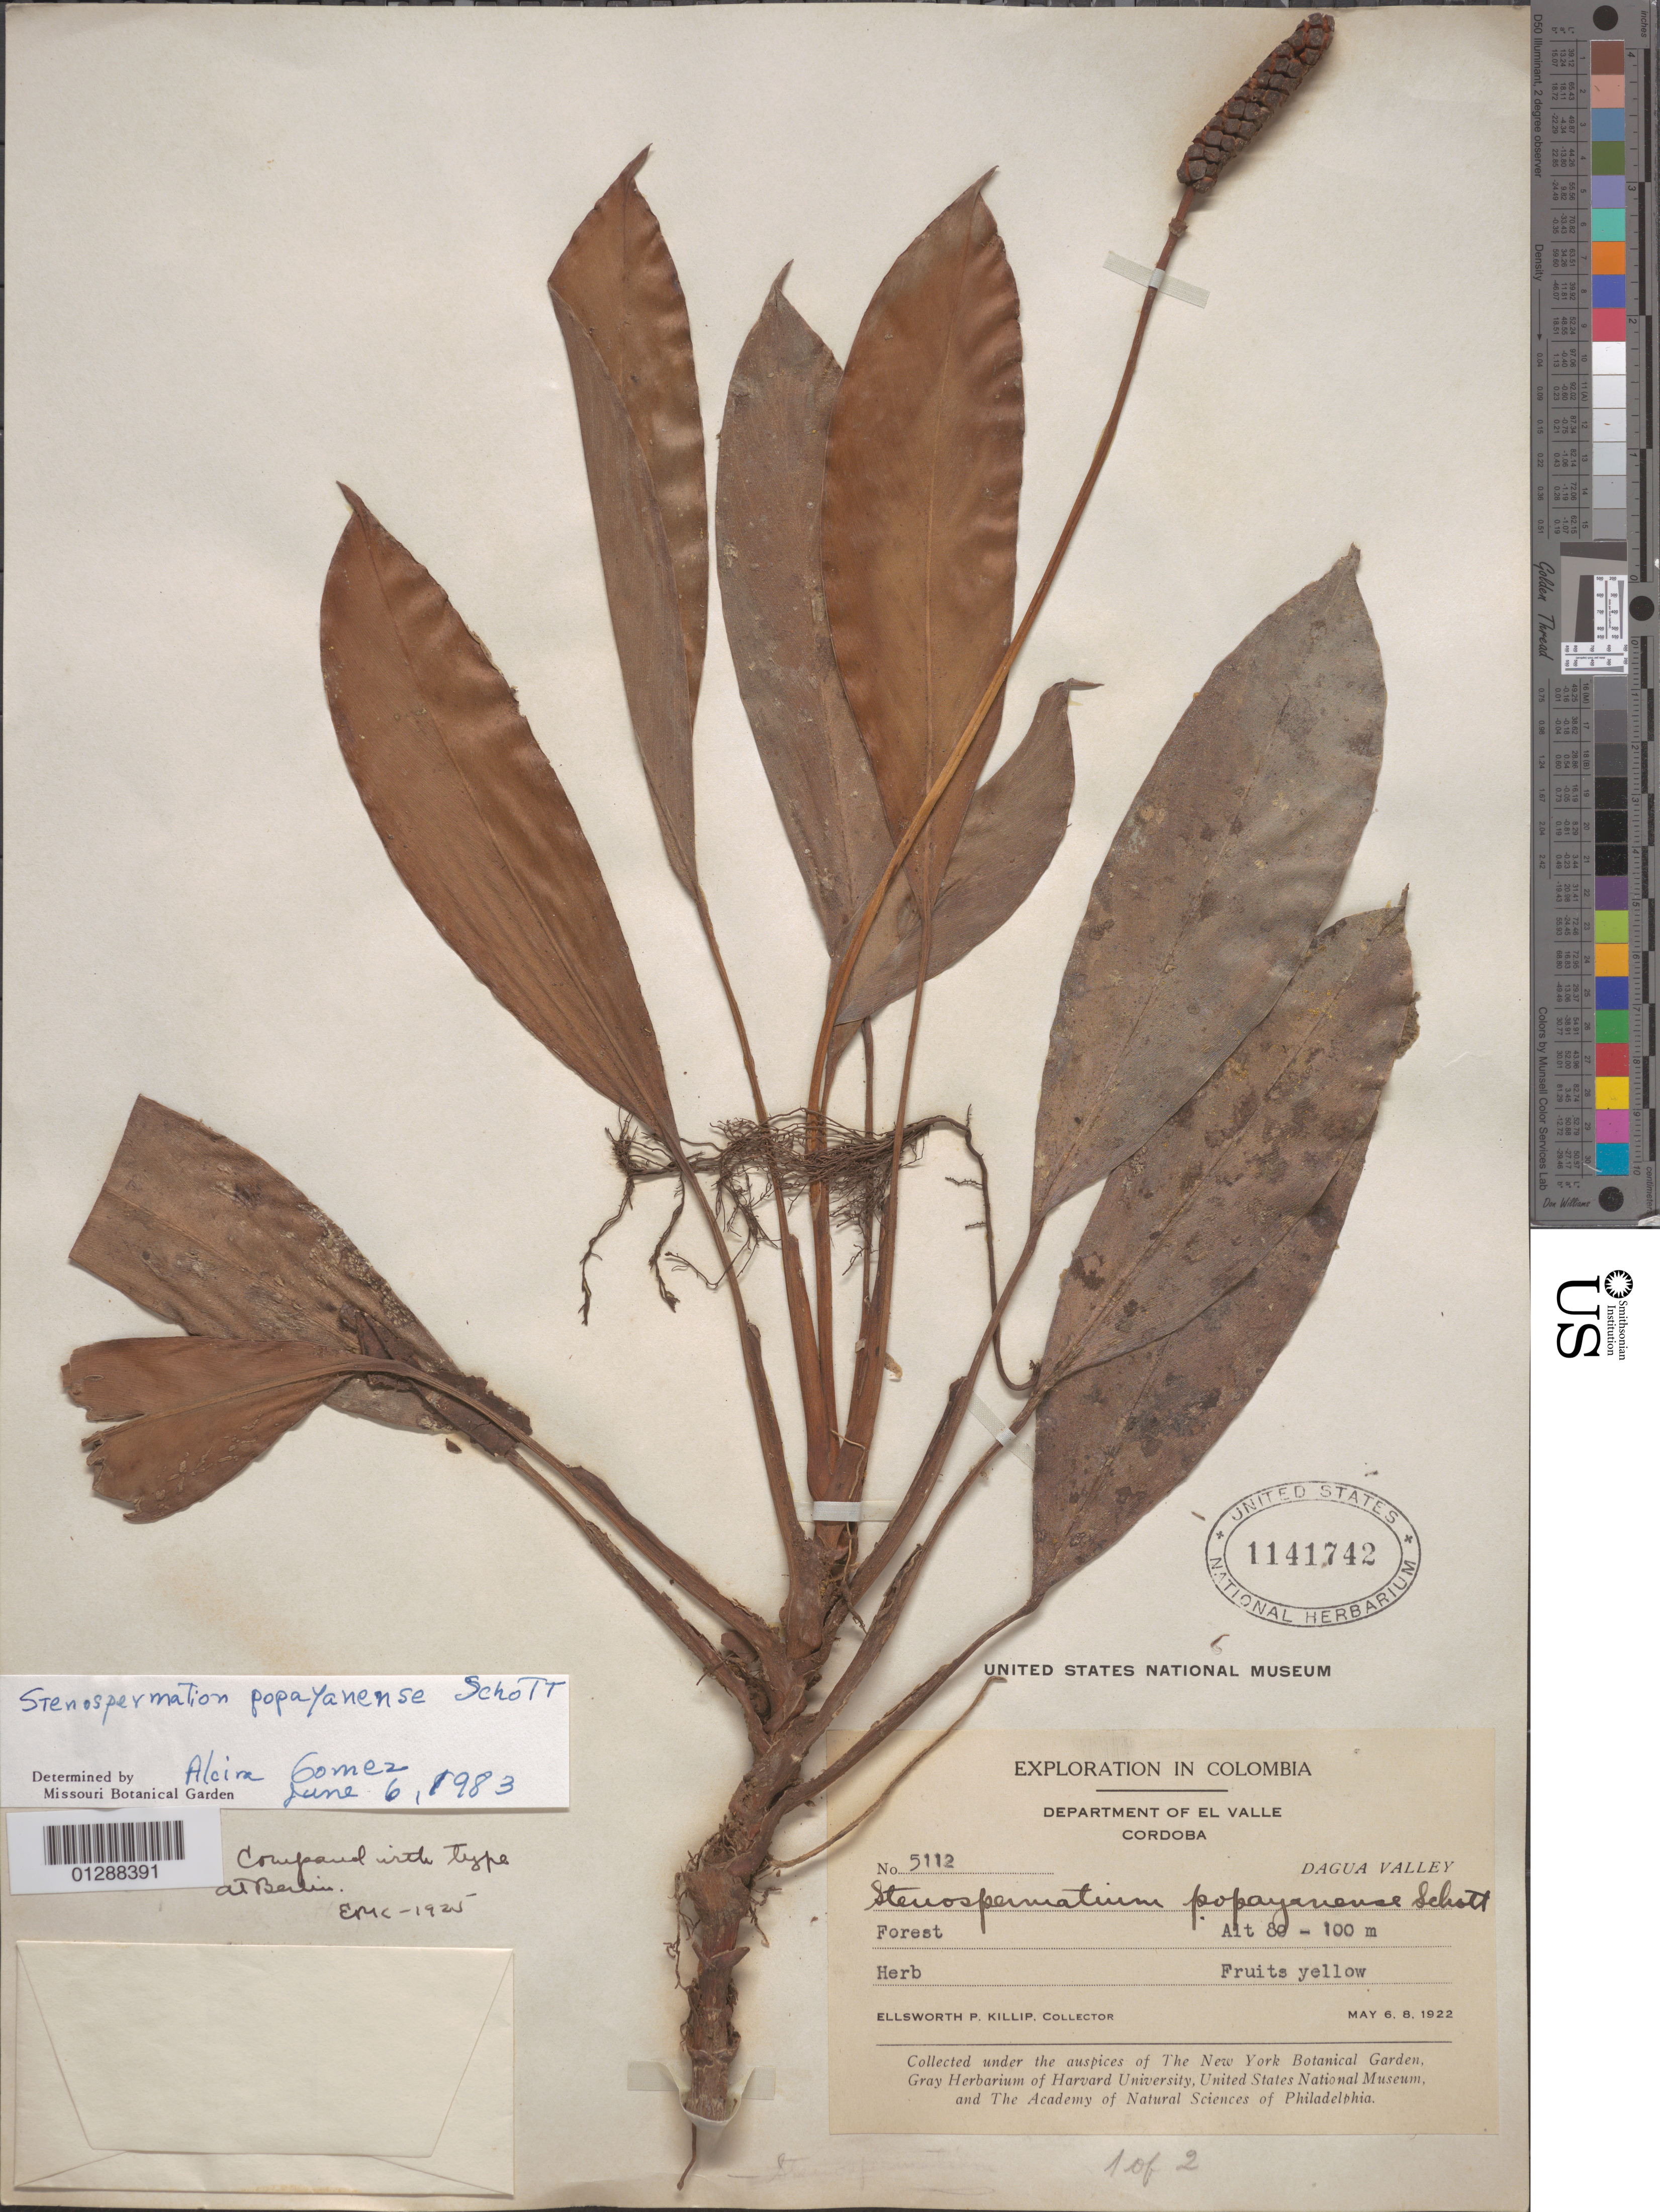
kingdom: Plantae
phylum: Tracheophyta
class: Liliopsida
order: Alismatales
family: Araceae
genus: Stenospermation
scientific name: Stenospermation popayanense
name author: Schott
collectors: E. P. Killip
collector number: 5112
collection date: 1922-05-06/1922-05-08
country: Colombia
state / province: Valle del Cauca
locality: Department of El Valle. Cordoba. Dagua Valley.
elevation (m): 80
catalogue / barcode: US 1141742